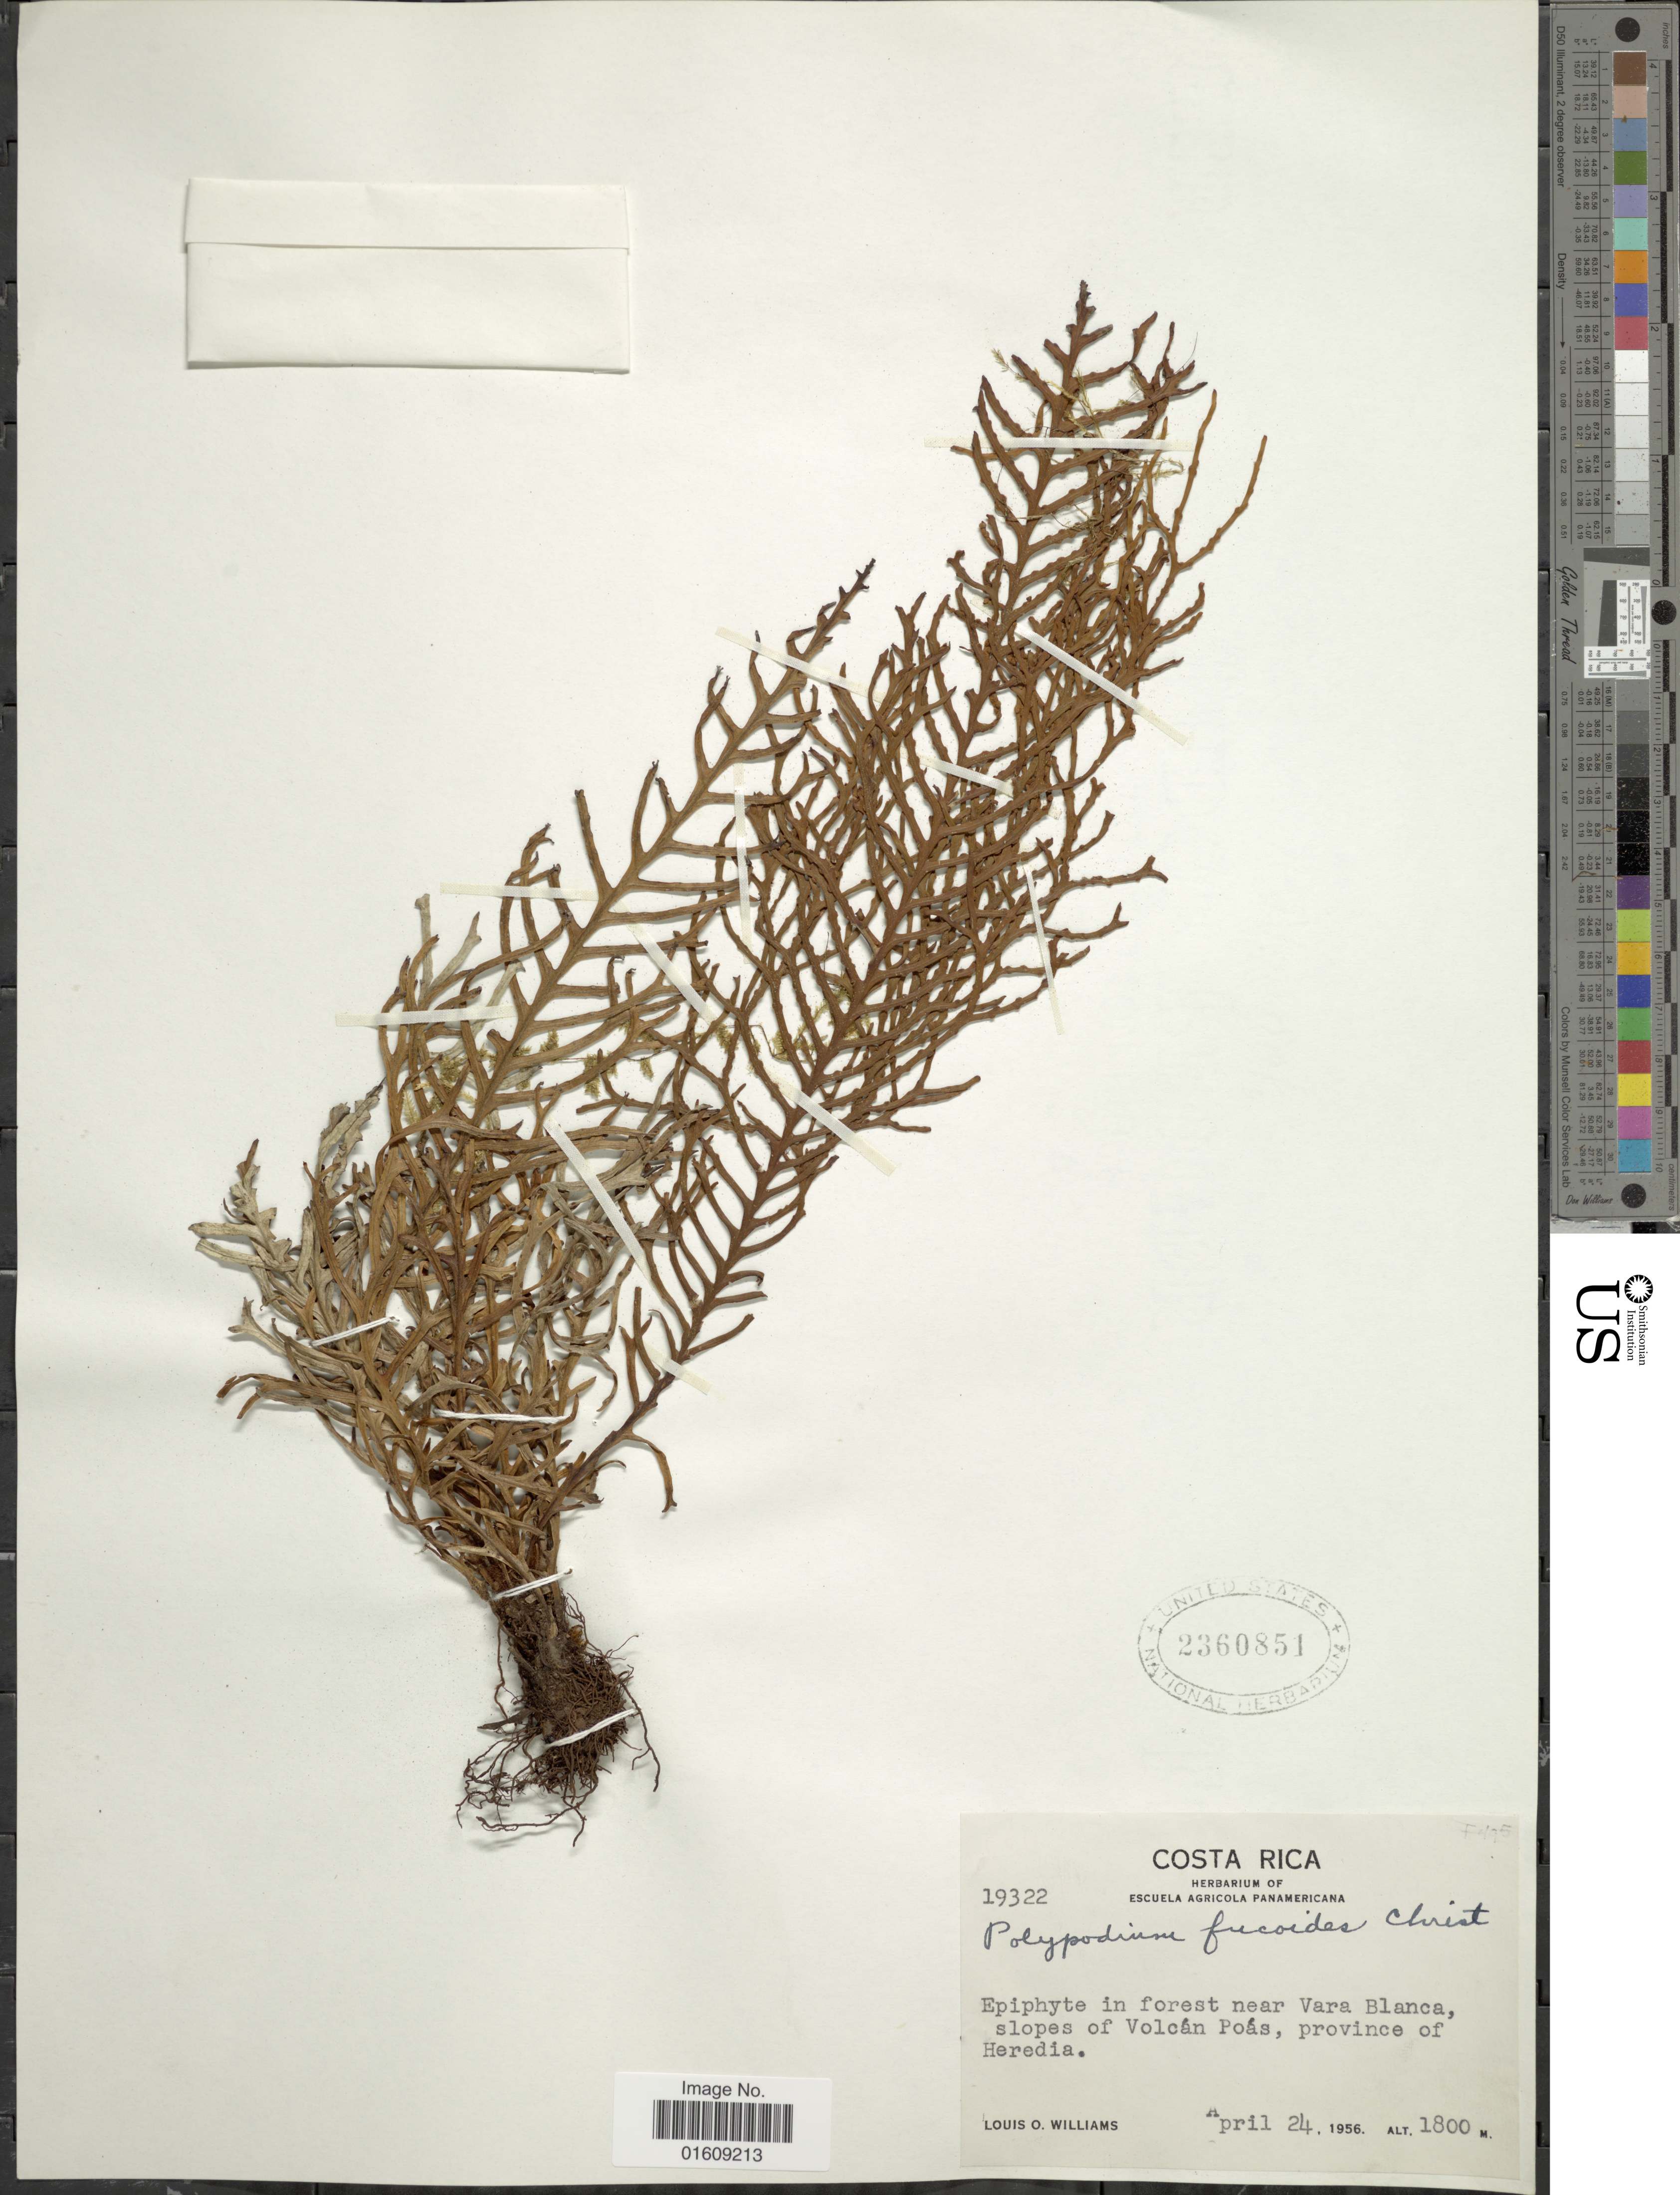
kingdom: Plantae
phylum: Tracheophyta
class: Polypodiopsida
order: Polypodiales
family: Polypodiaceae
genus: Ceradenia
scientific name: Ceradenia fucoides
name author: (Christ) L.E. Bishop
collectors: L. O. Williams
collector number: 19322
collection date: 1956-04-24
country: Costa Rica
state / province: Heredia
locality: Costa Rica, near Vara Blanca, slopes of Volcán Poás, Province of Heredia.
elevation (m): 1800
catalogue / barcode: US 2360851